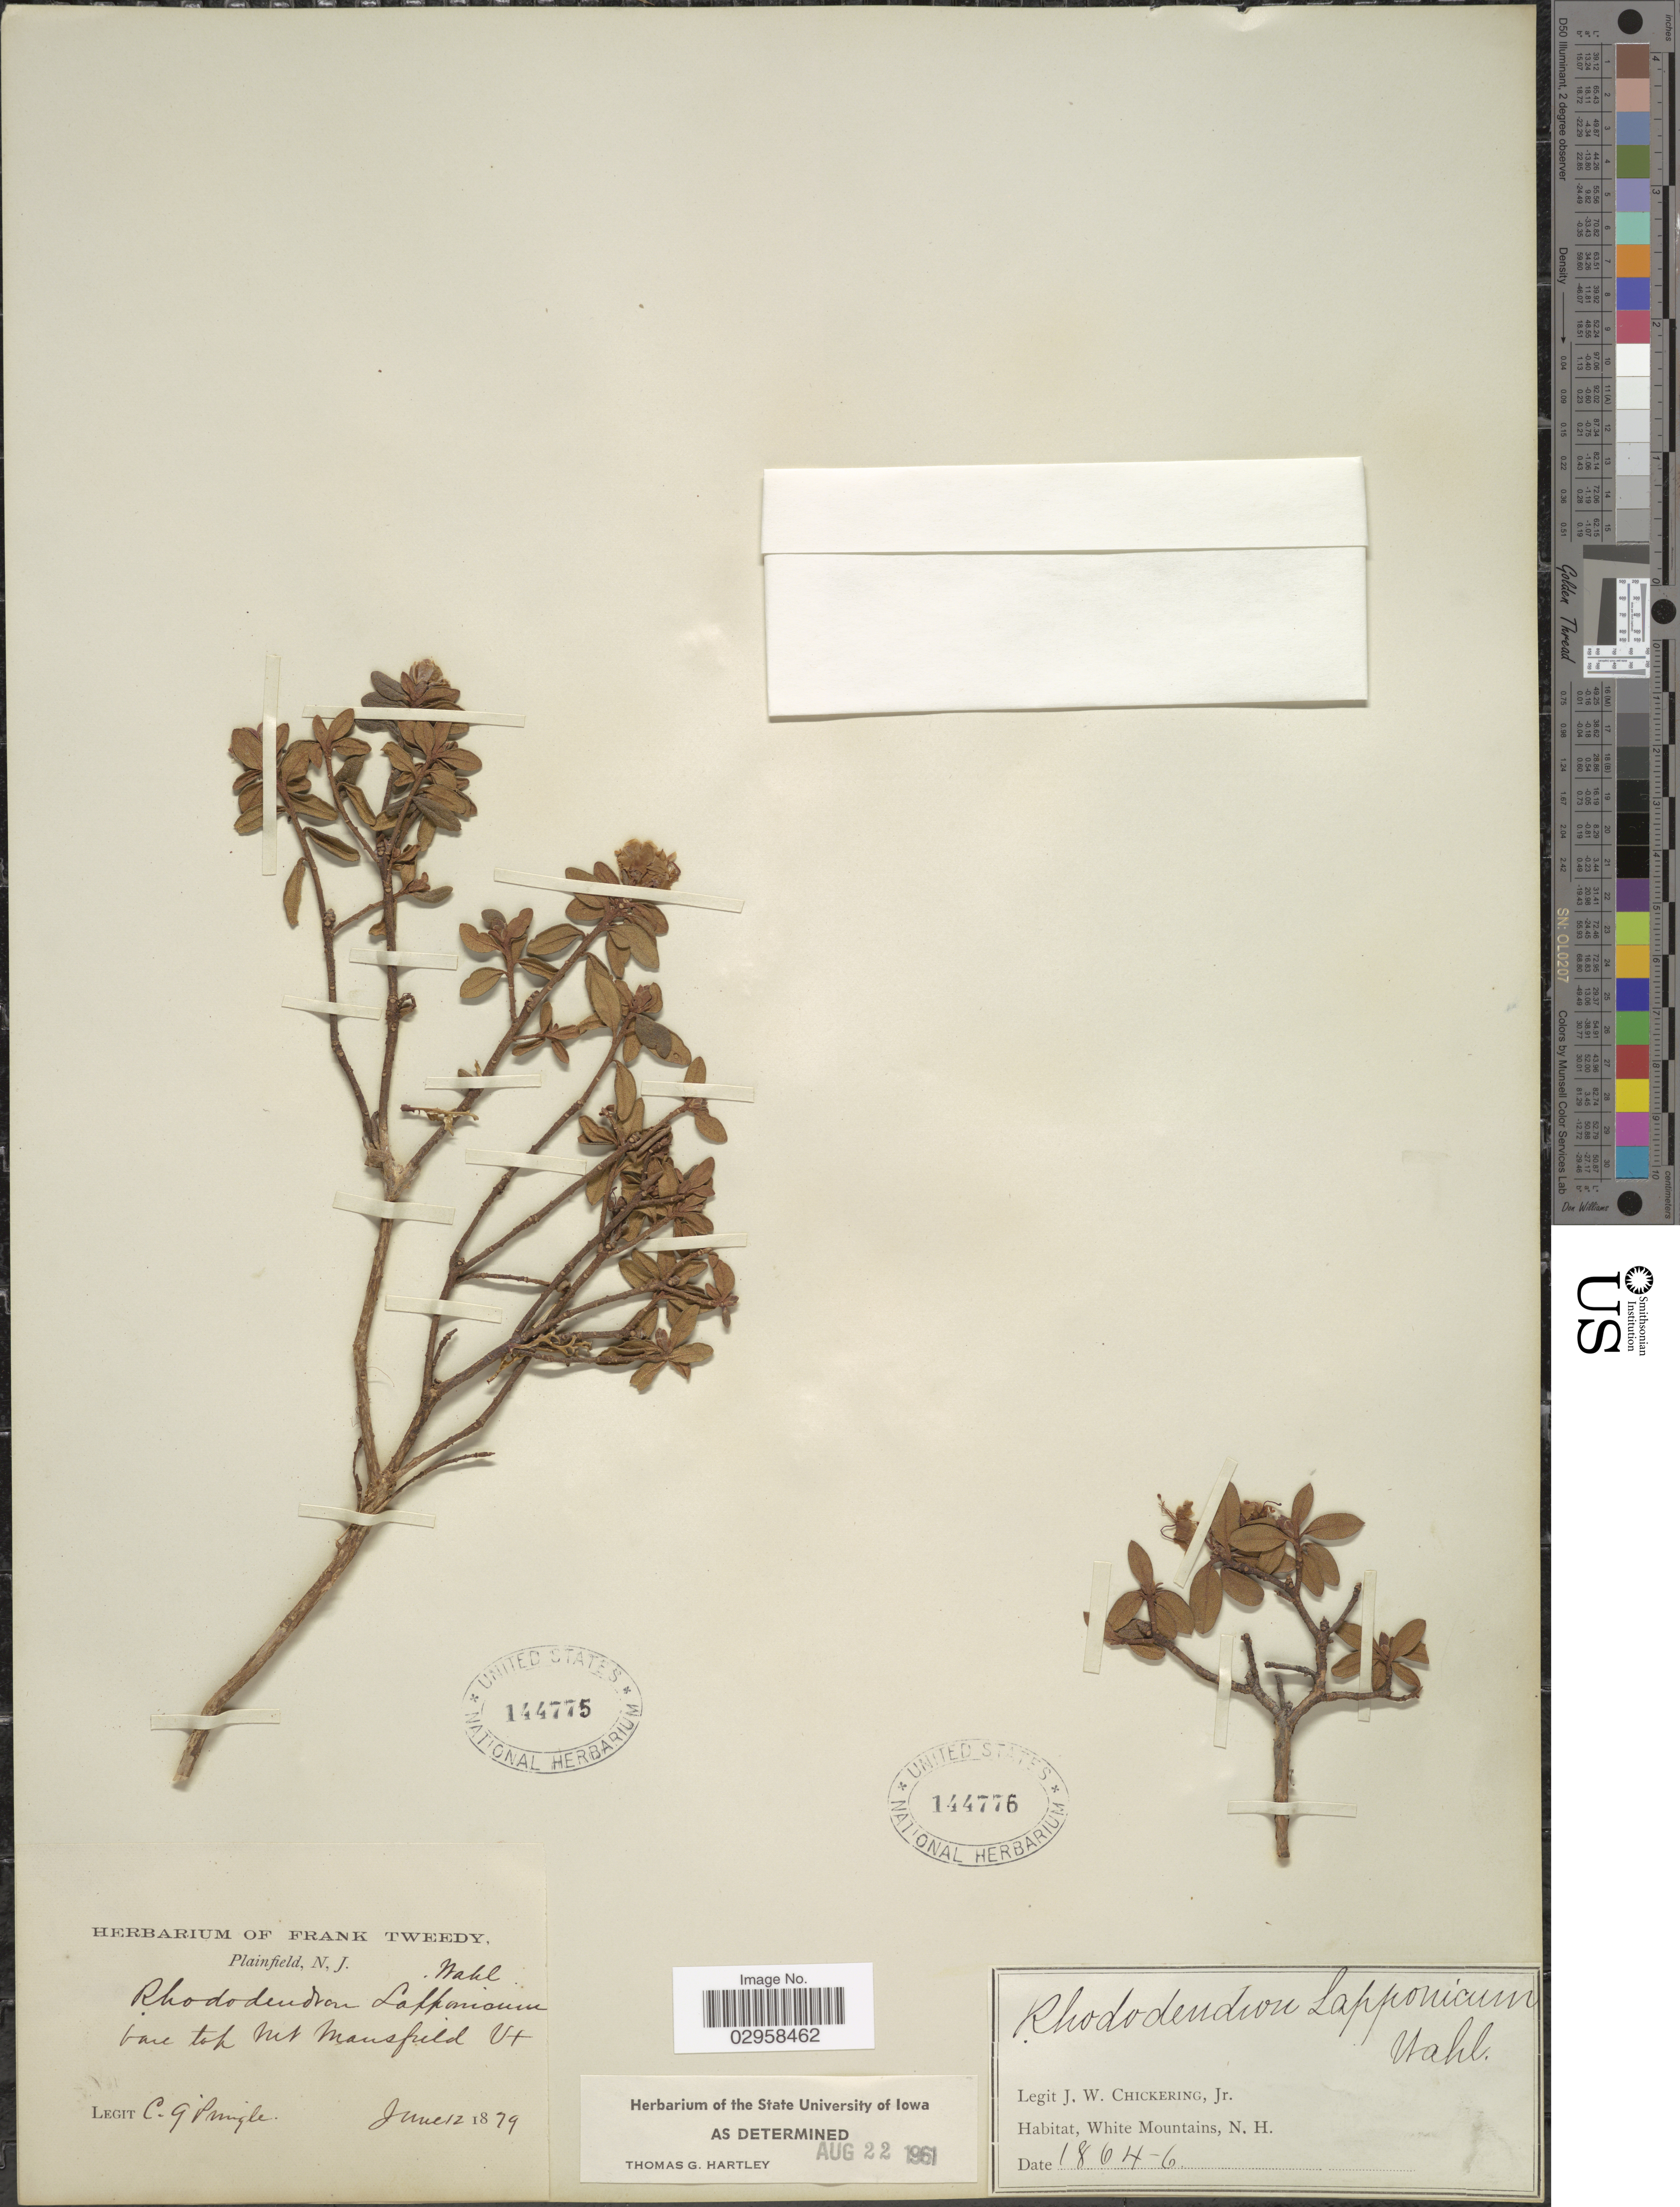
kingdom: Plantae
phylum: Tracheophyta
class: Magnoliopsida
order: Ericales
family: Ericaceae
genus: Rhododendron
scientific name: Rhododendron lapponicum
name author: (L.) Wahlenb.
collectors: J. W. Chickering Jr.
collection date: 1864-06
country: United States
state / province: New Hampshire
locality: White Mountains, N. H.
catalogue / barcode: US 144776